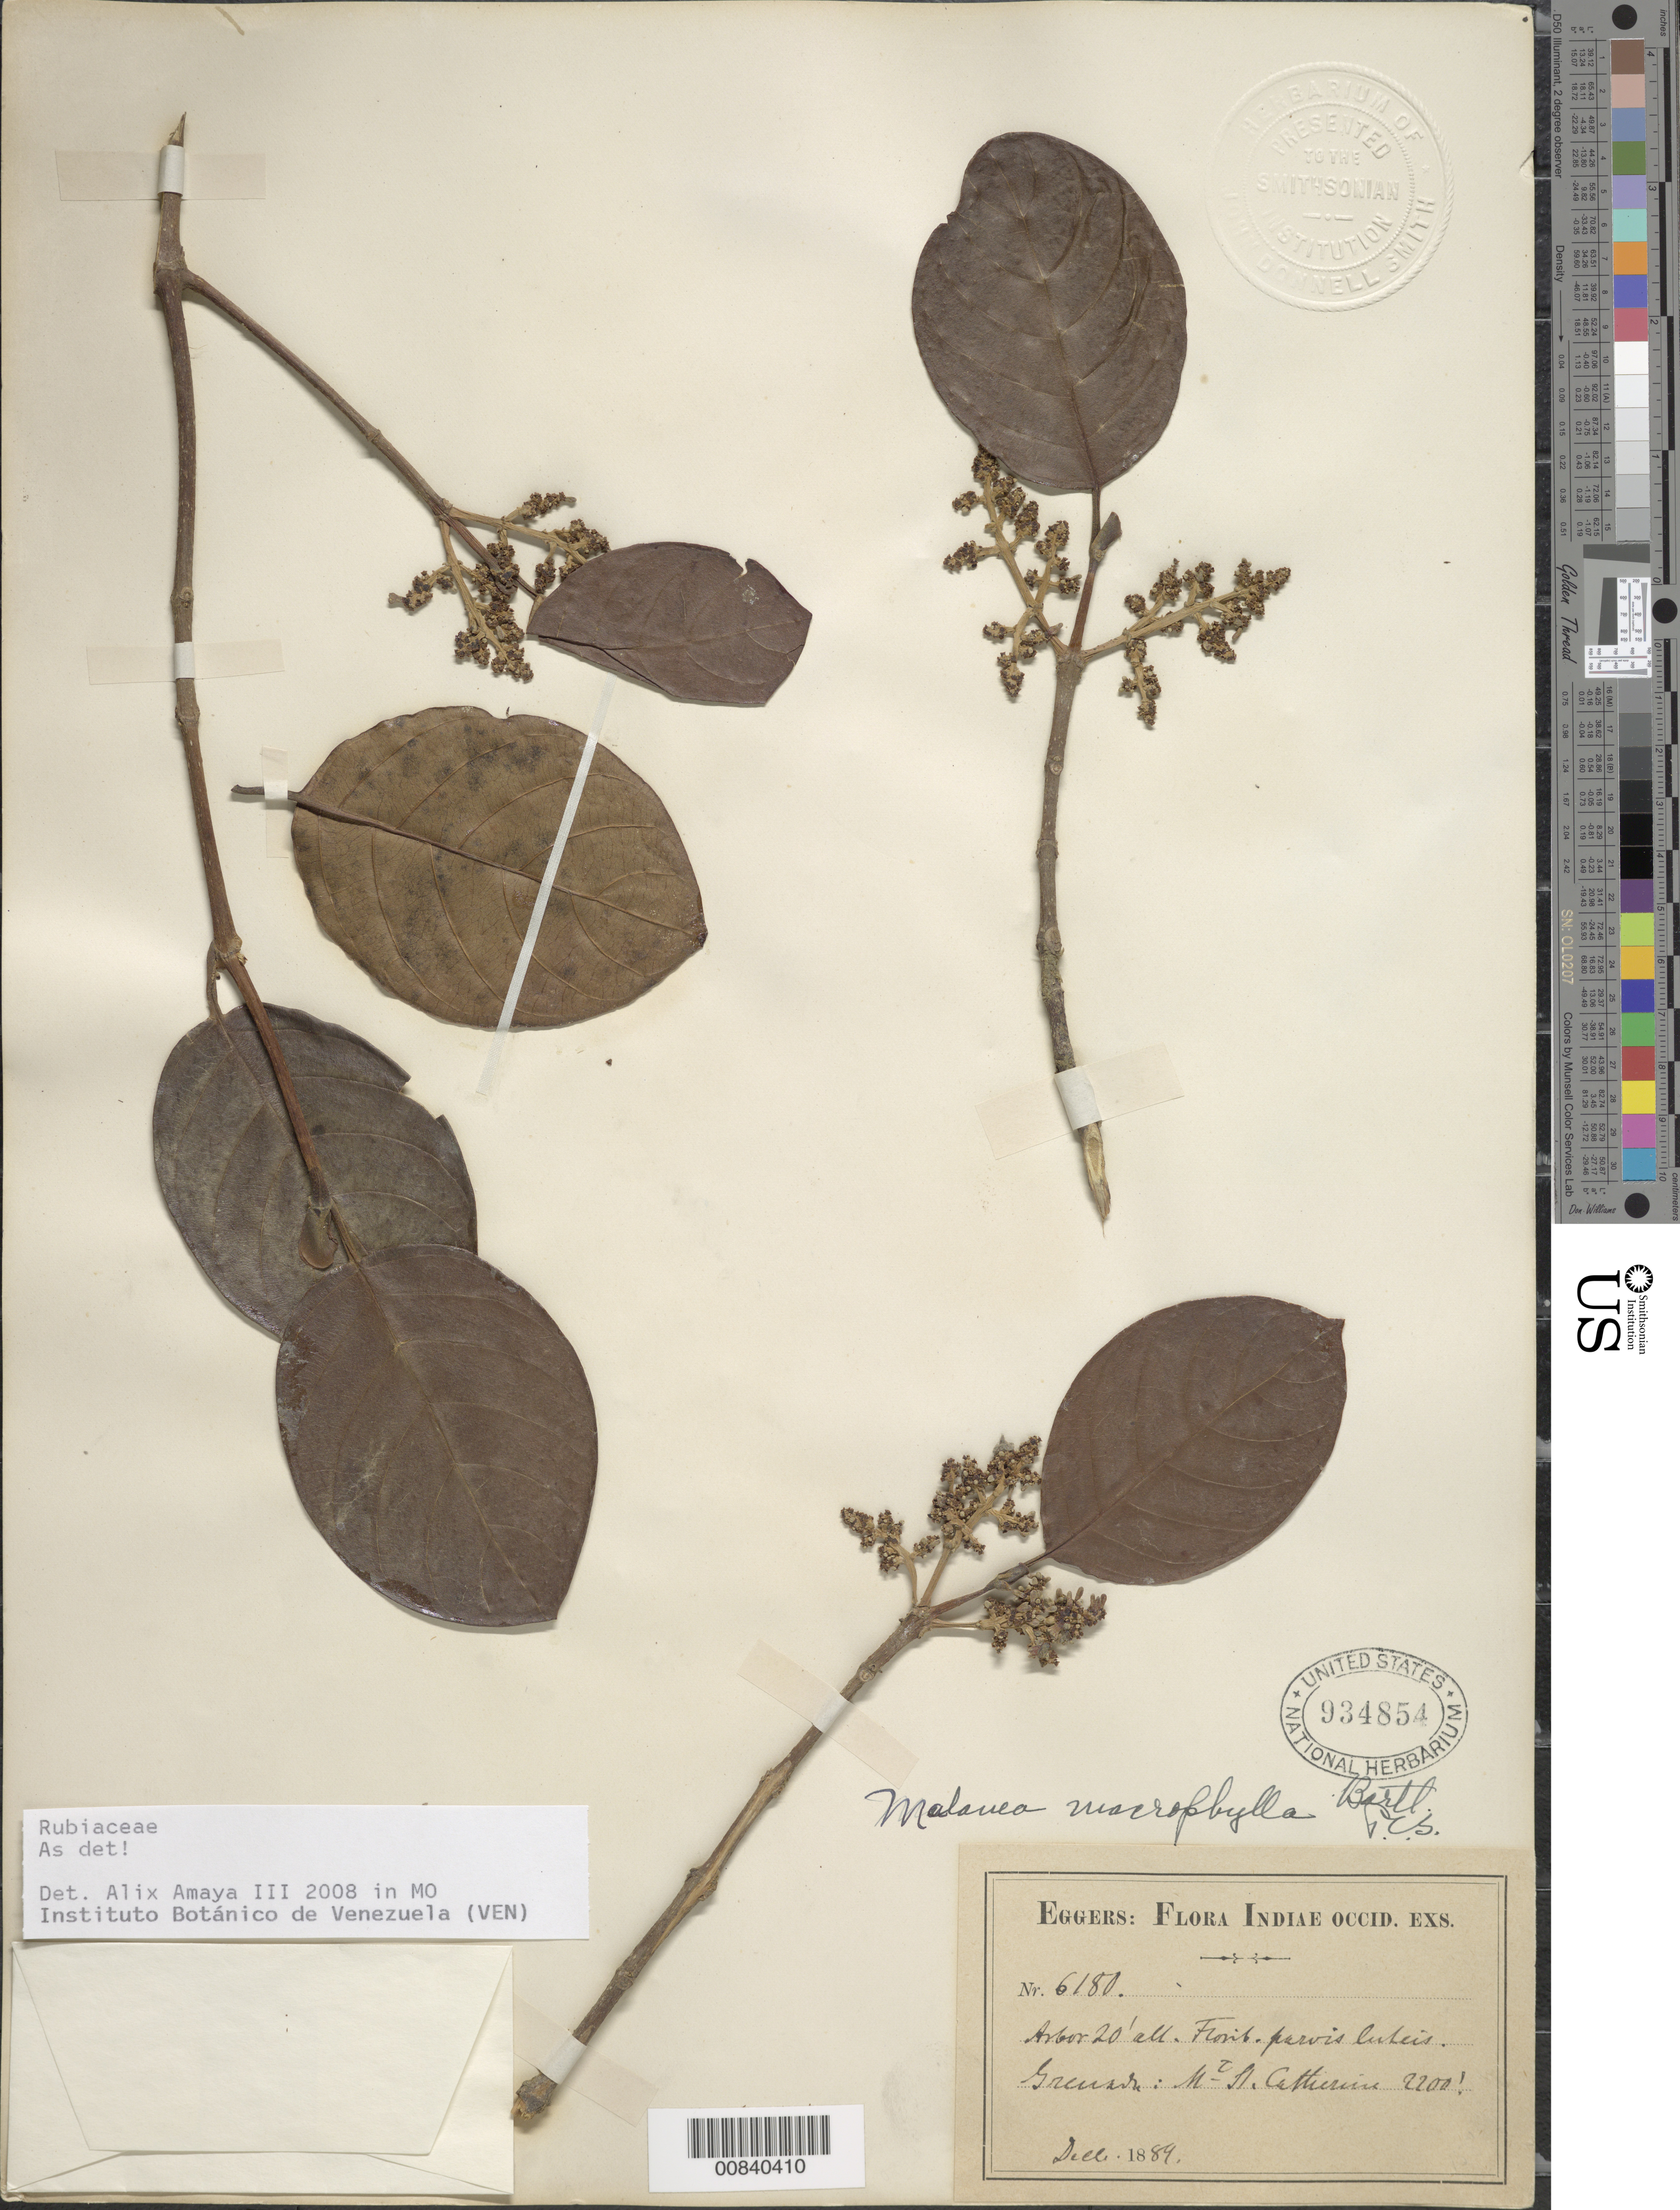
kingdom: Plantae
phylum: Tracheophyta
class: Magnoliopsida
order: Gentianales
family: Rubiaceae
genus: Malanea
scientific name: Malanea glabra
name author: A. Rich.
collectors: H. F. A. von Eggers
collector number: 6180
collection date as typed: Dec 1889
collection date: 1889-12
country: Grenada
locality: Mt. St. Catherine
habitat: Montane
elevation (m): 671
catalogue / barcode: US 934854